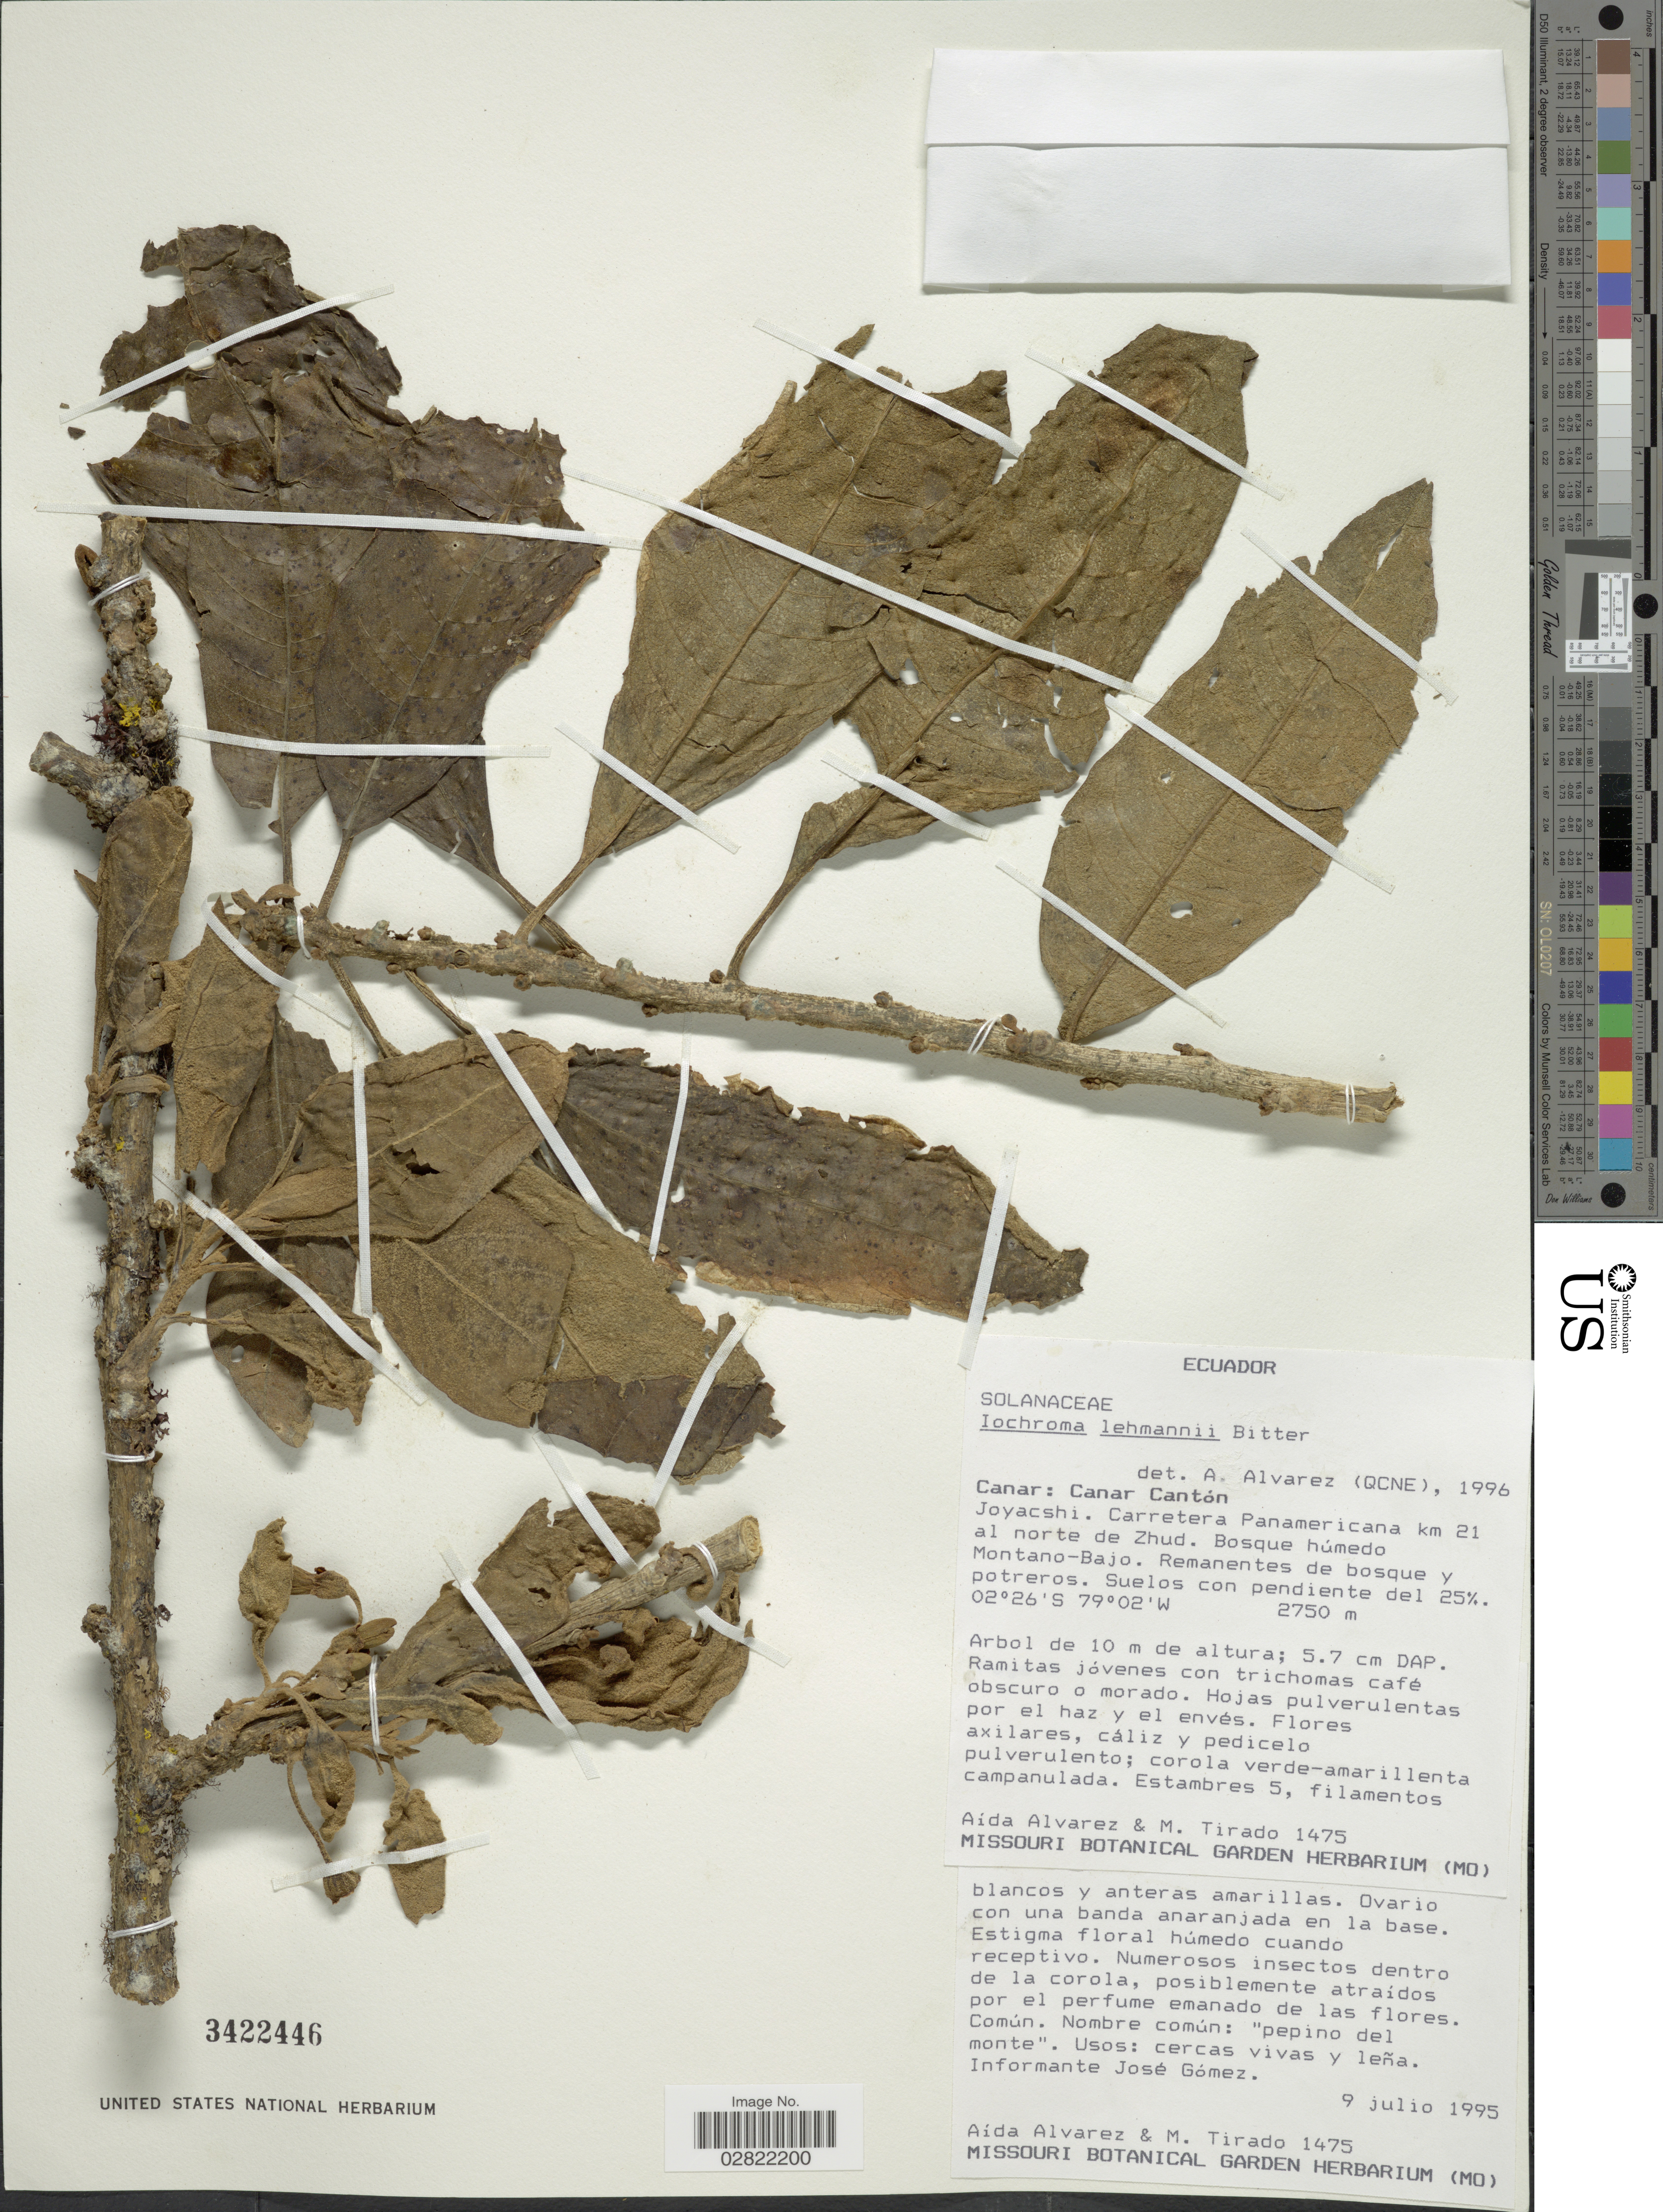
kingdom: Plantae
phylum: Tracheophyta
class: Magnoliopsida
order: Solanales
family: Solanaceae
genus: Iochroma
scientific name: Iochroma lehmannii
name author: Dammer ex Bitter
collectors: A. Alvarez & M. Tirado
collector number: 1475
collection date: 1995-07-09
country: Ecuador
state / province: Cañar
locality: Canar: Canar Cantón, Joyacshi, Carretera Panamericana km 21 al norte de Zhud.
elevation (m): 2750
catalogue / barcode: US 3422446